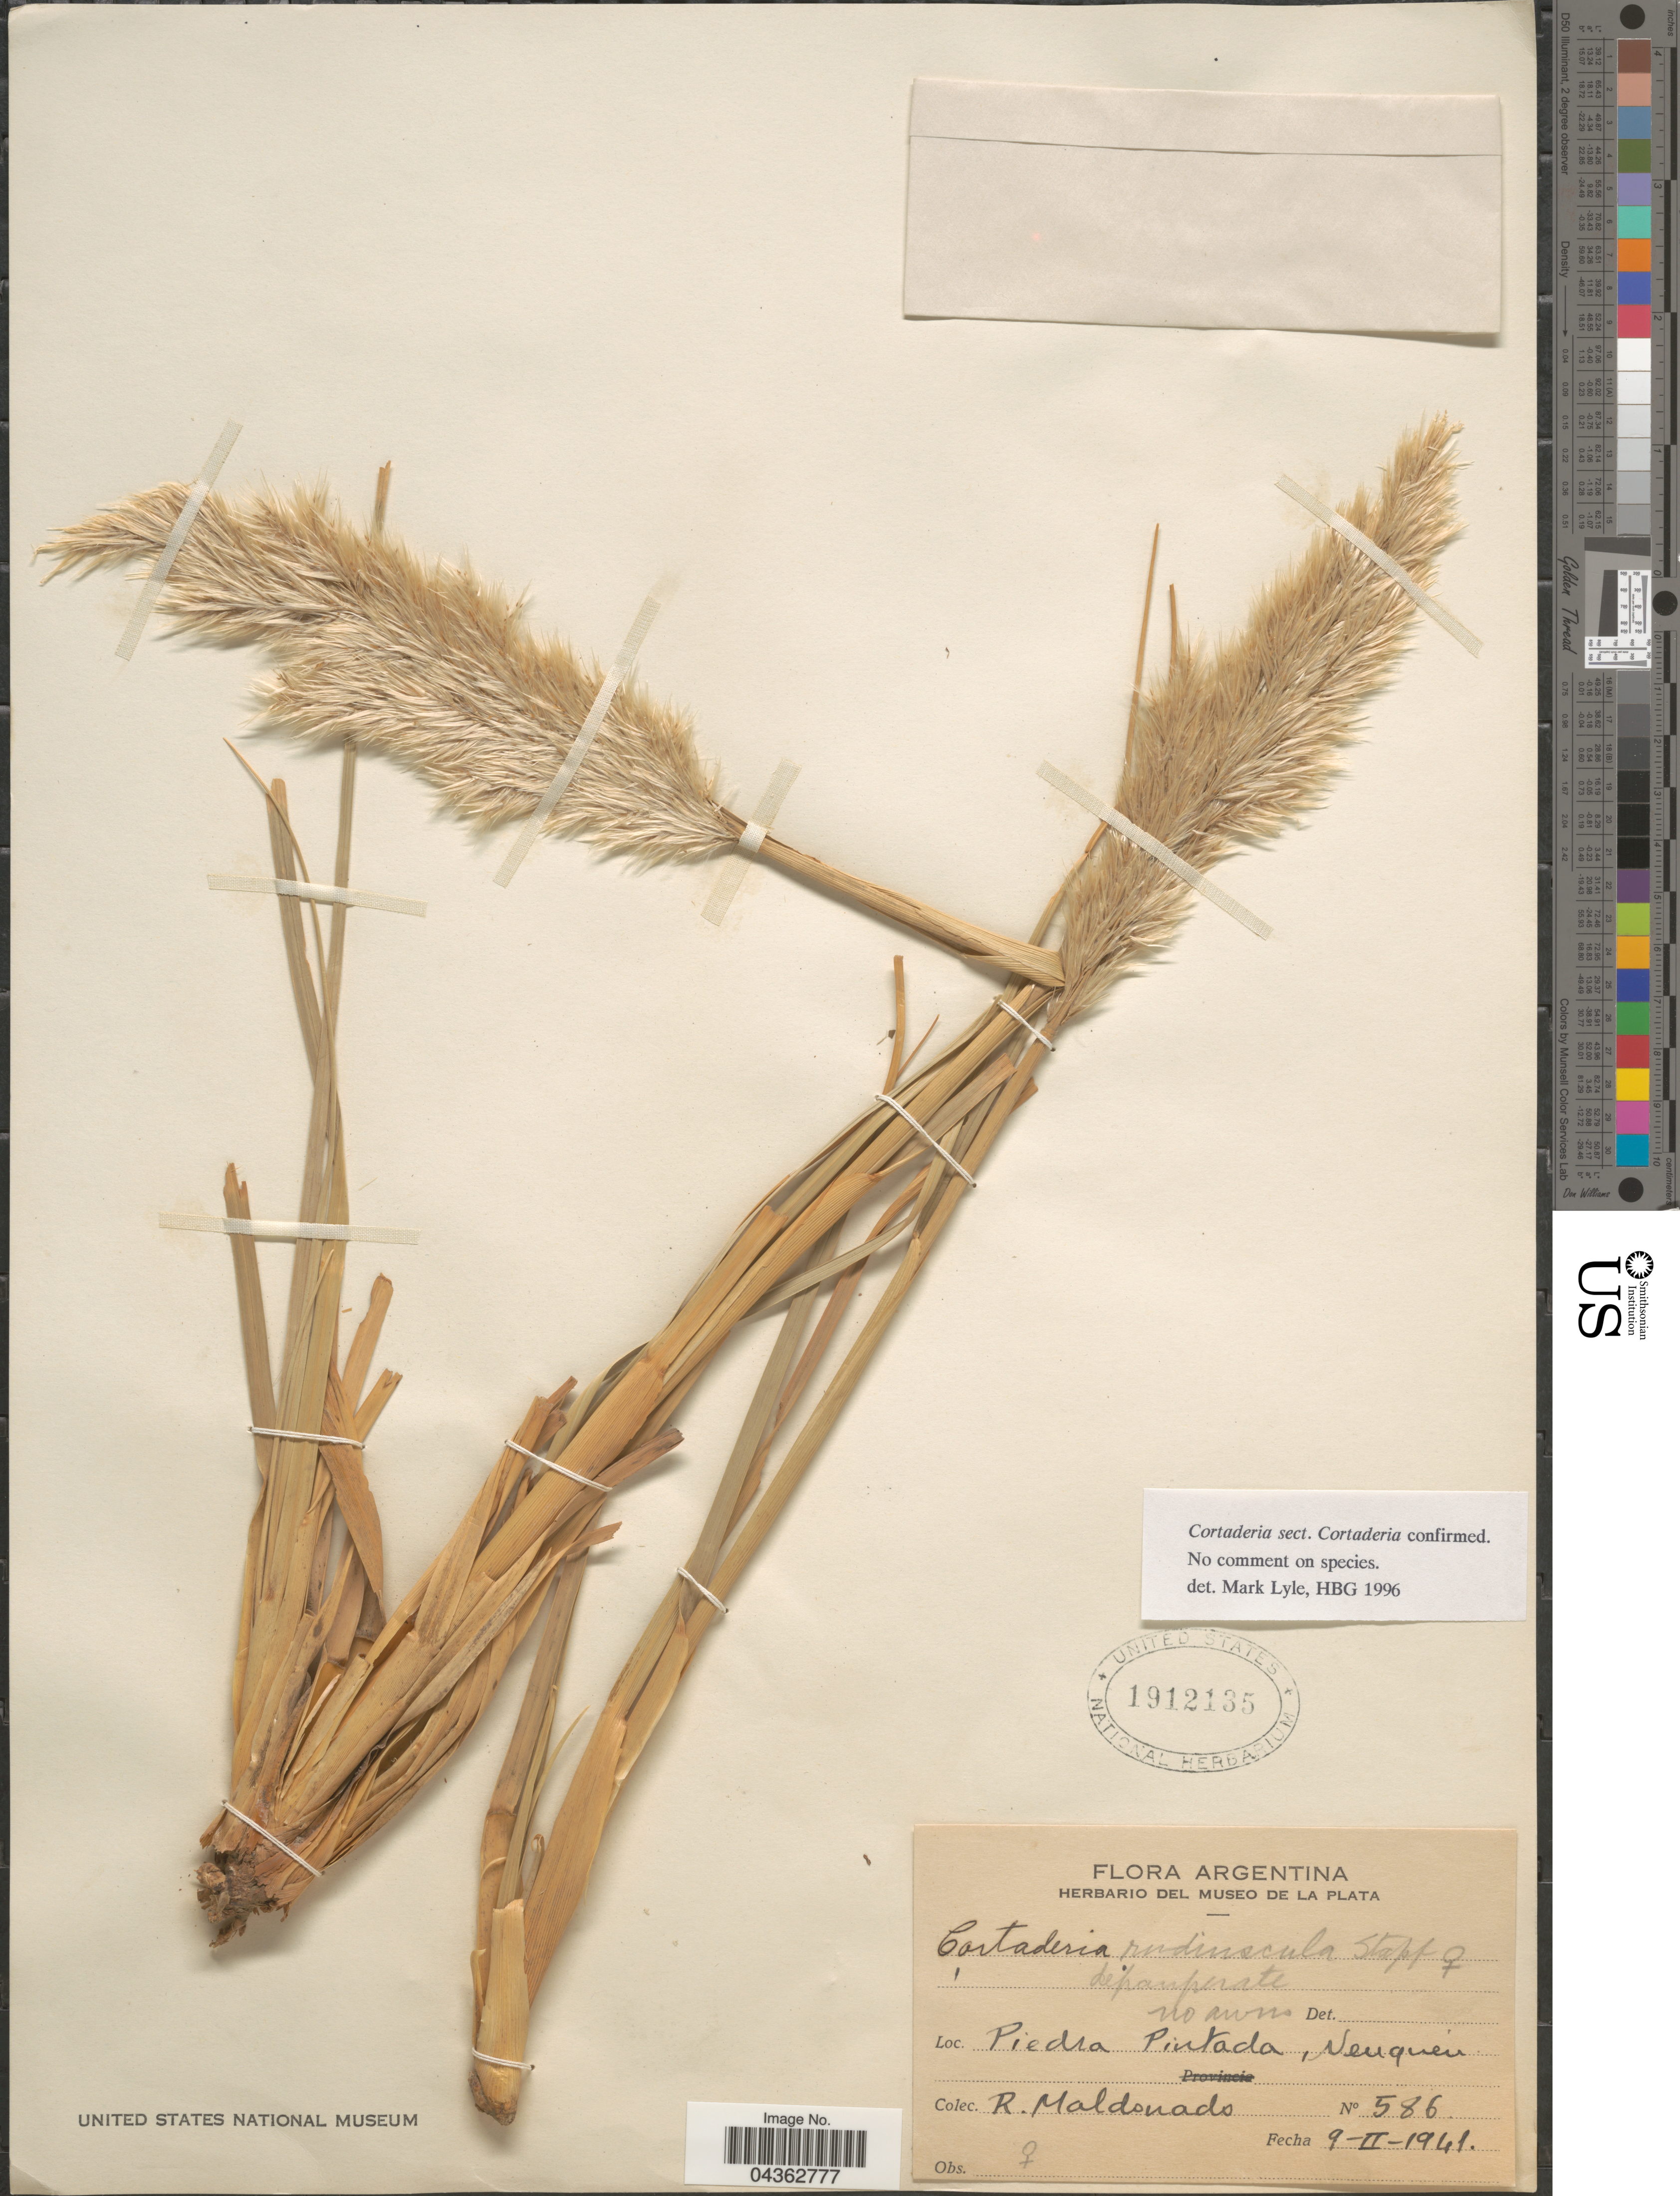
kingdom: Plantae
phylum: Tracheophyta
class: Liliopsida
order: Poales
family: Poaceae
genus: Cortaderia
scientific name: Cortaderia rudiuscula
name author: Stapf in Gardner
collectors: R. Maldonado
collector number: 586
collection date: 1941-02-09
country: Argentina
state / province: Neuquen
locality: Piedra Pintada.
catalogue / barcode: US 1912135